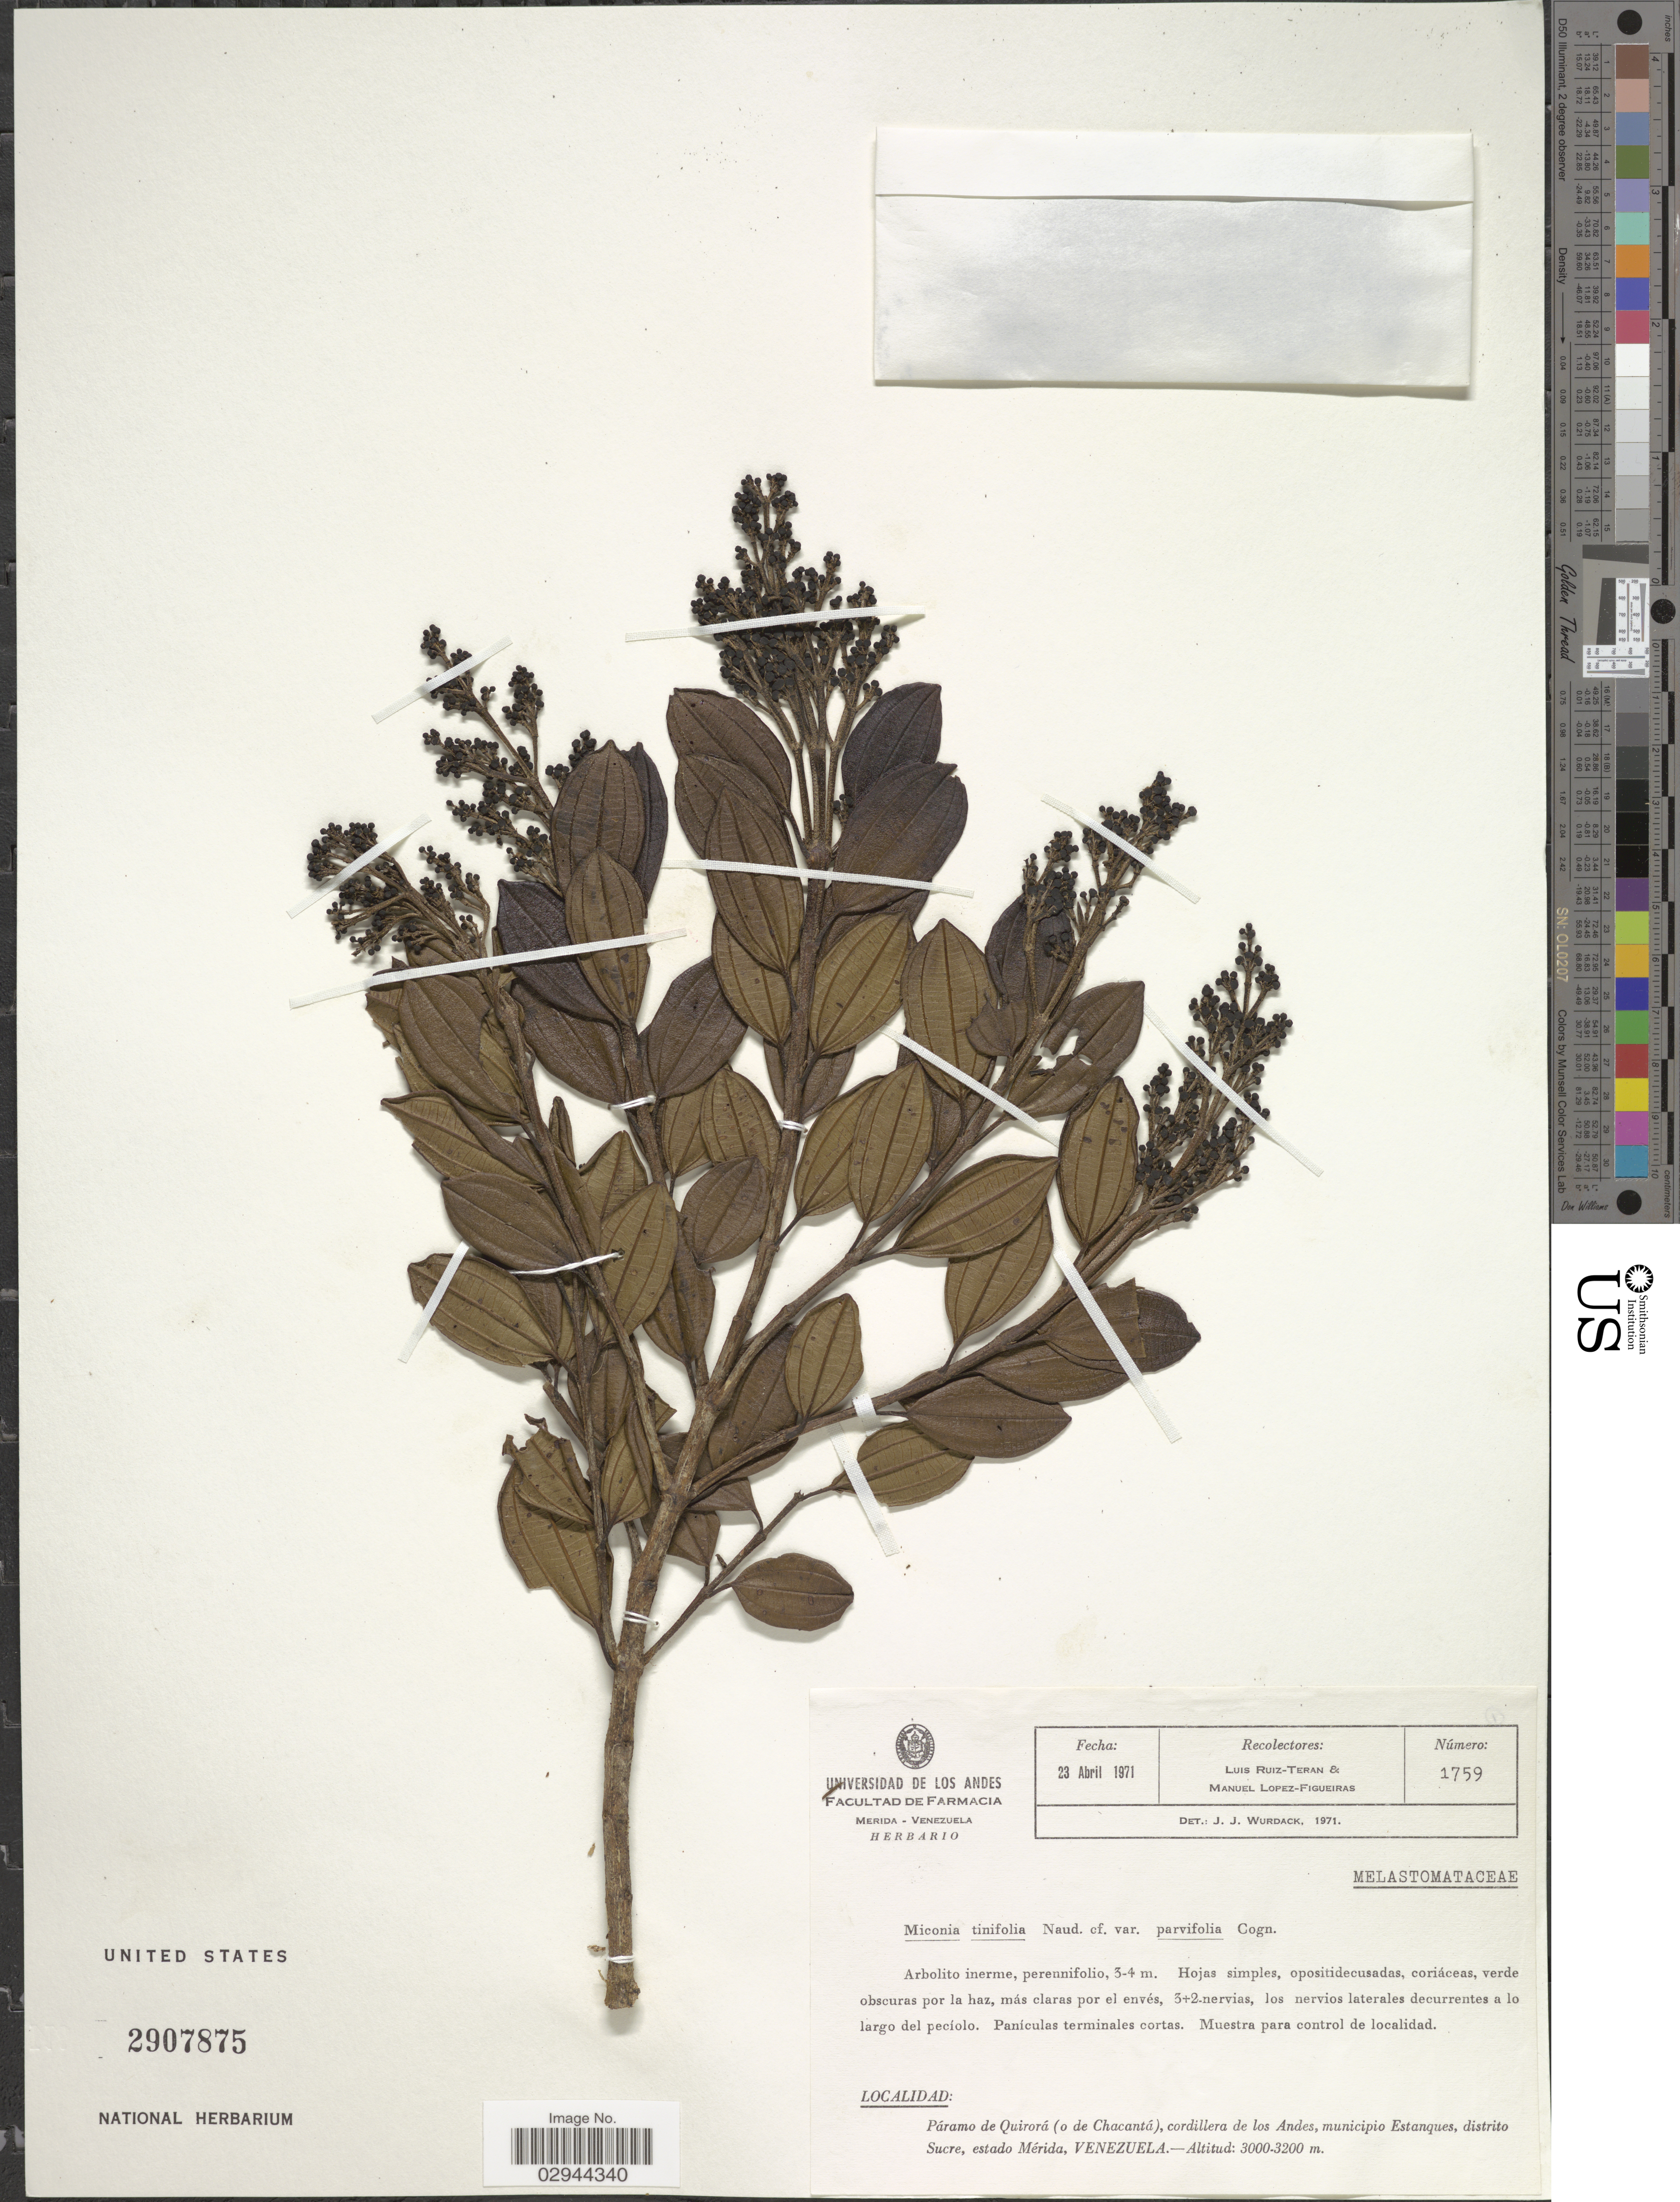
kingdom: Plantae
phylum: Tracheophyta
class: Magnoliopsida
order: Myrtales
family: Melastomataceae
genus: Miconia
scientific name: Miconia tinifolia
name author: Naudin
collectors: L. Teran & M. López Figueiras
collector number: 1759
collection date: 1971-04-23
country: Venezuela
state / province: Sucre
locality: Páramo de Quirorá (o de Chacantá), cordillera de los Andes, municipio Estanques, distrito Sucre, estado Mérida.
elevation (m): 3000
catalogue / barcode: US 2907875